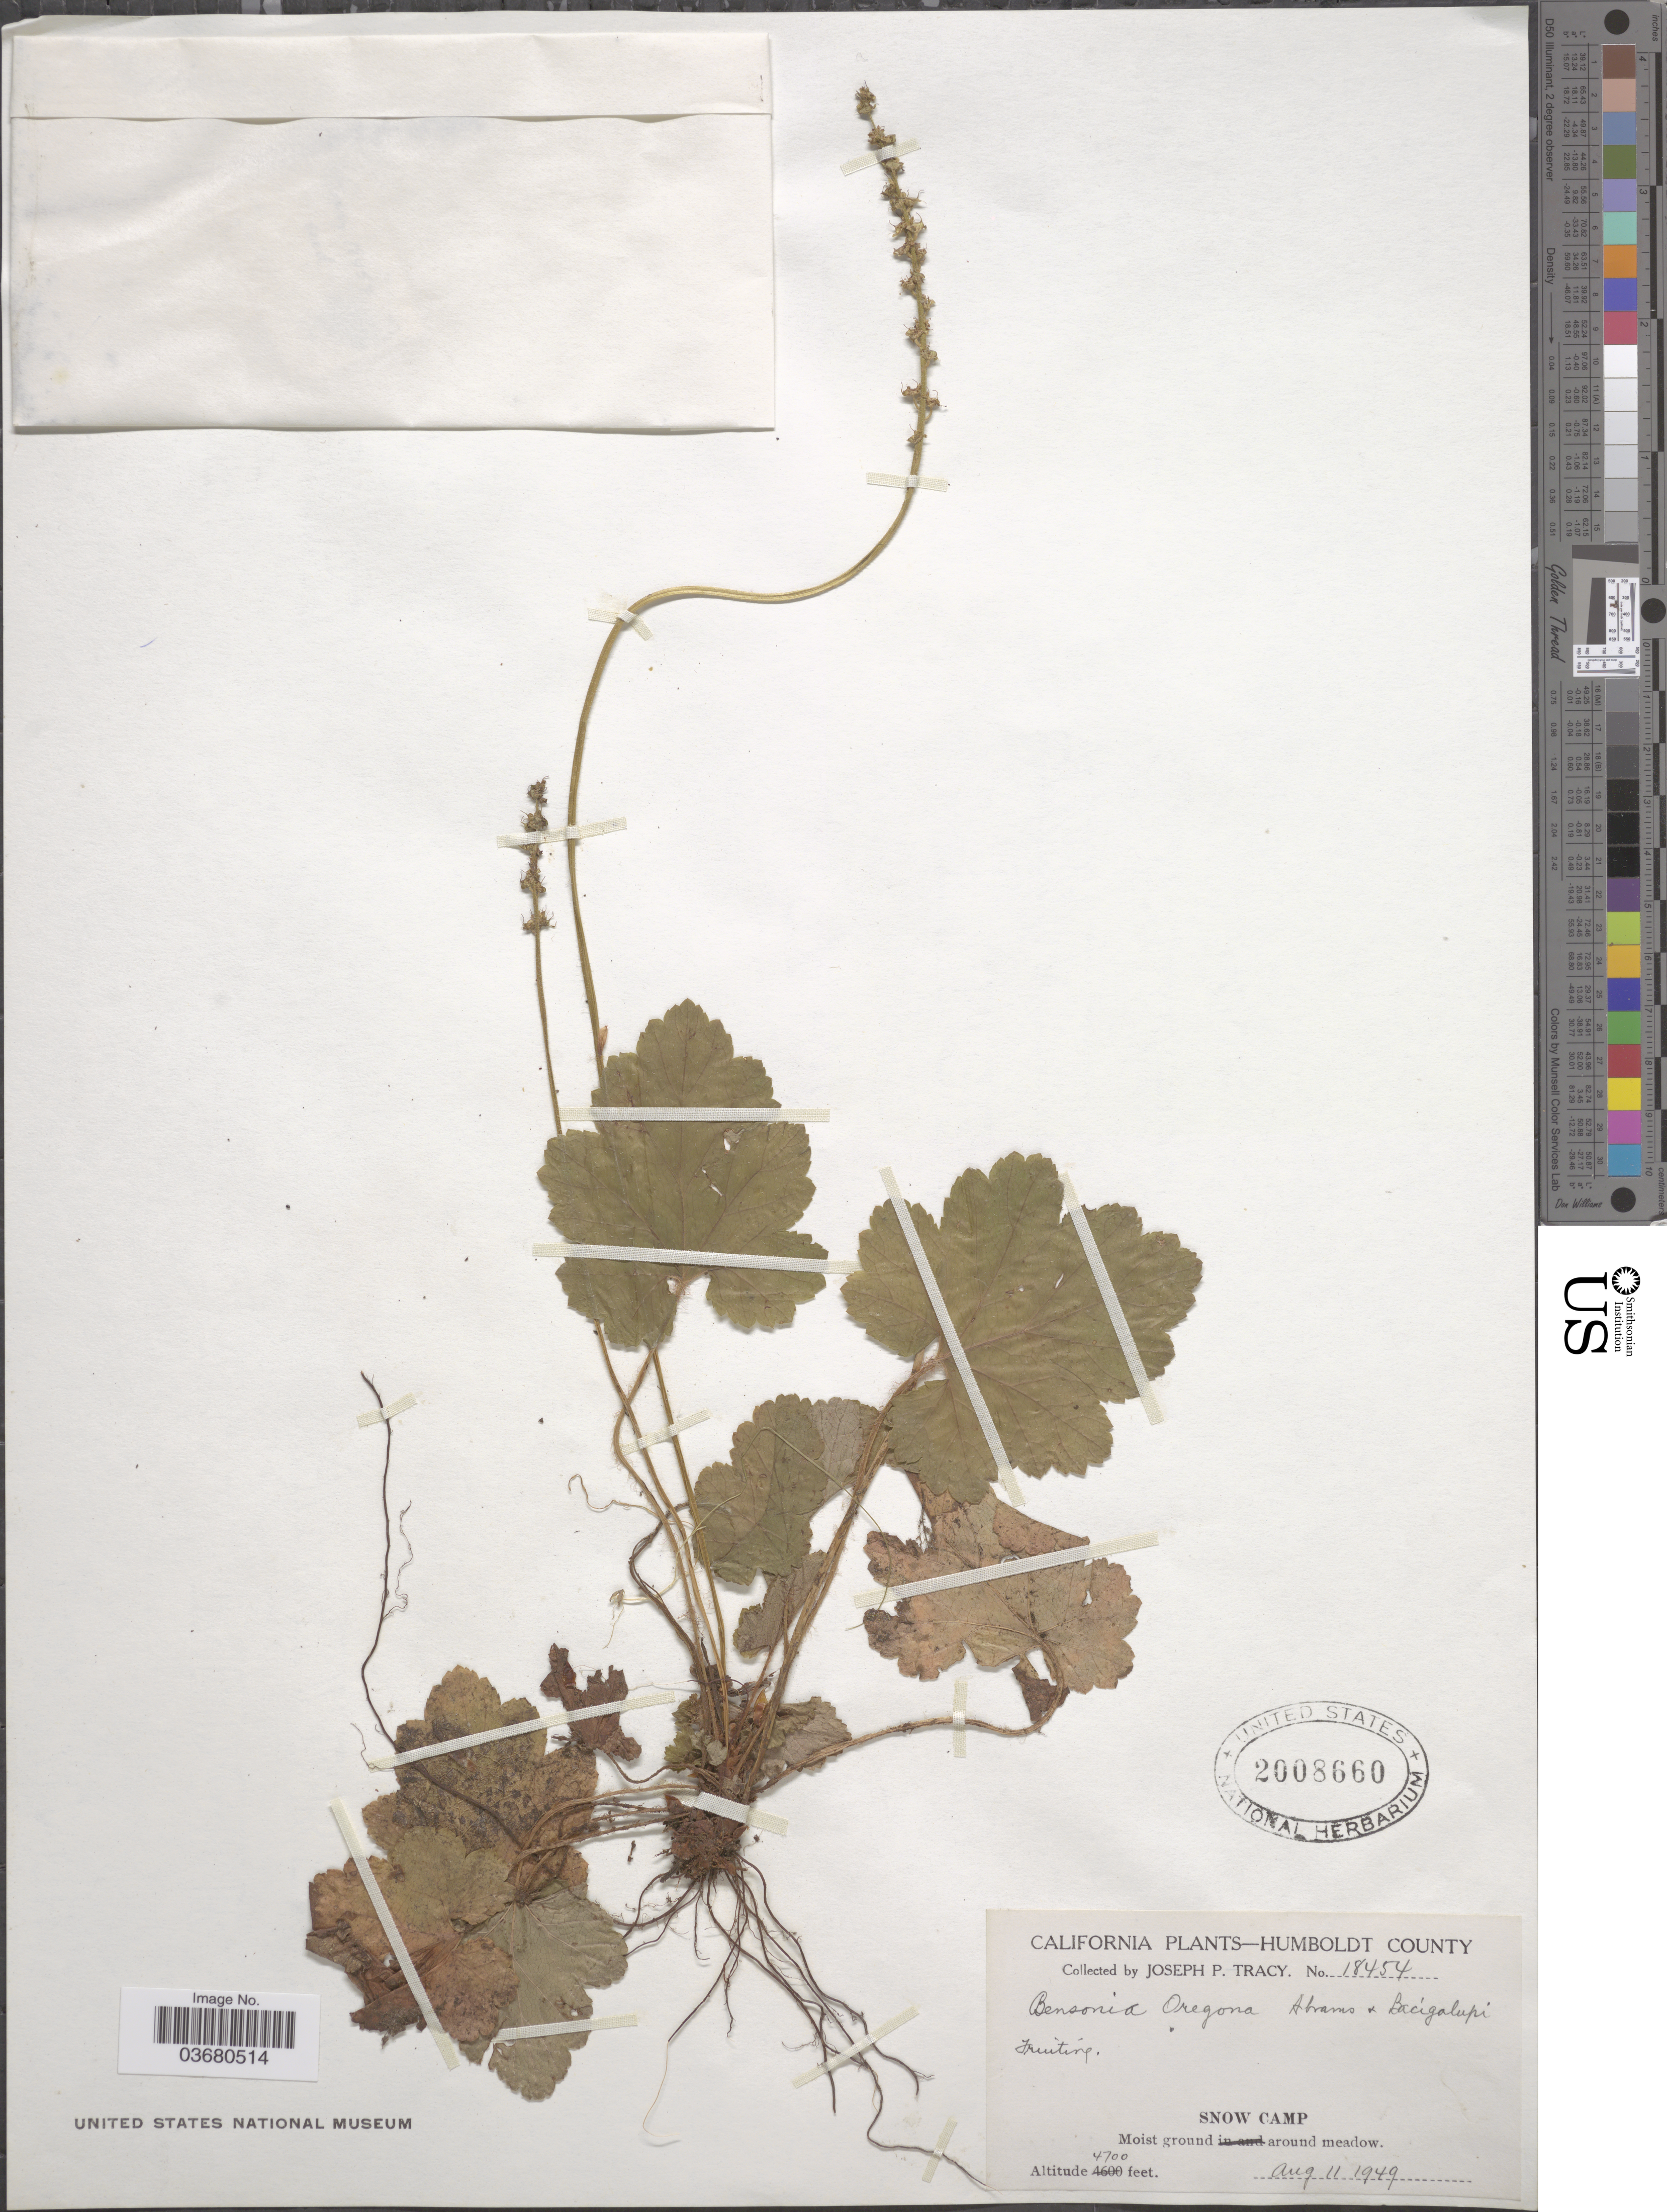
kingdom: Plantae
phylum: Tracheophyta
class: Magnoliopsida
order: Saxifragales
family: Saxifragaceae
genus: Bensoniella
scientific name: Bensoniella sp.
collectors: J. Tracy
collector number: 18454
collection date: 1949-08-11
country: United States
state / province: California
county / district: Humboldt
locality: Humboldt County. Snow Camp.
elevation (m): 1433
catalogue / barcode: US 2008660